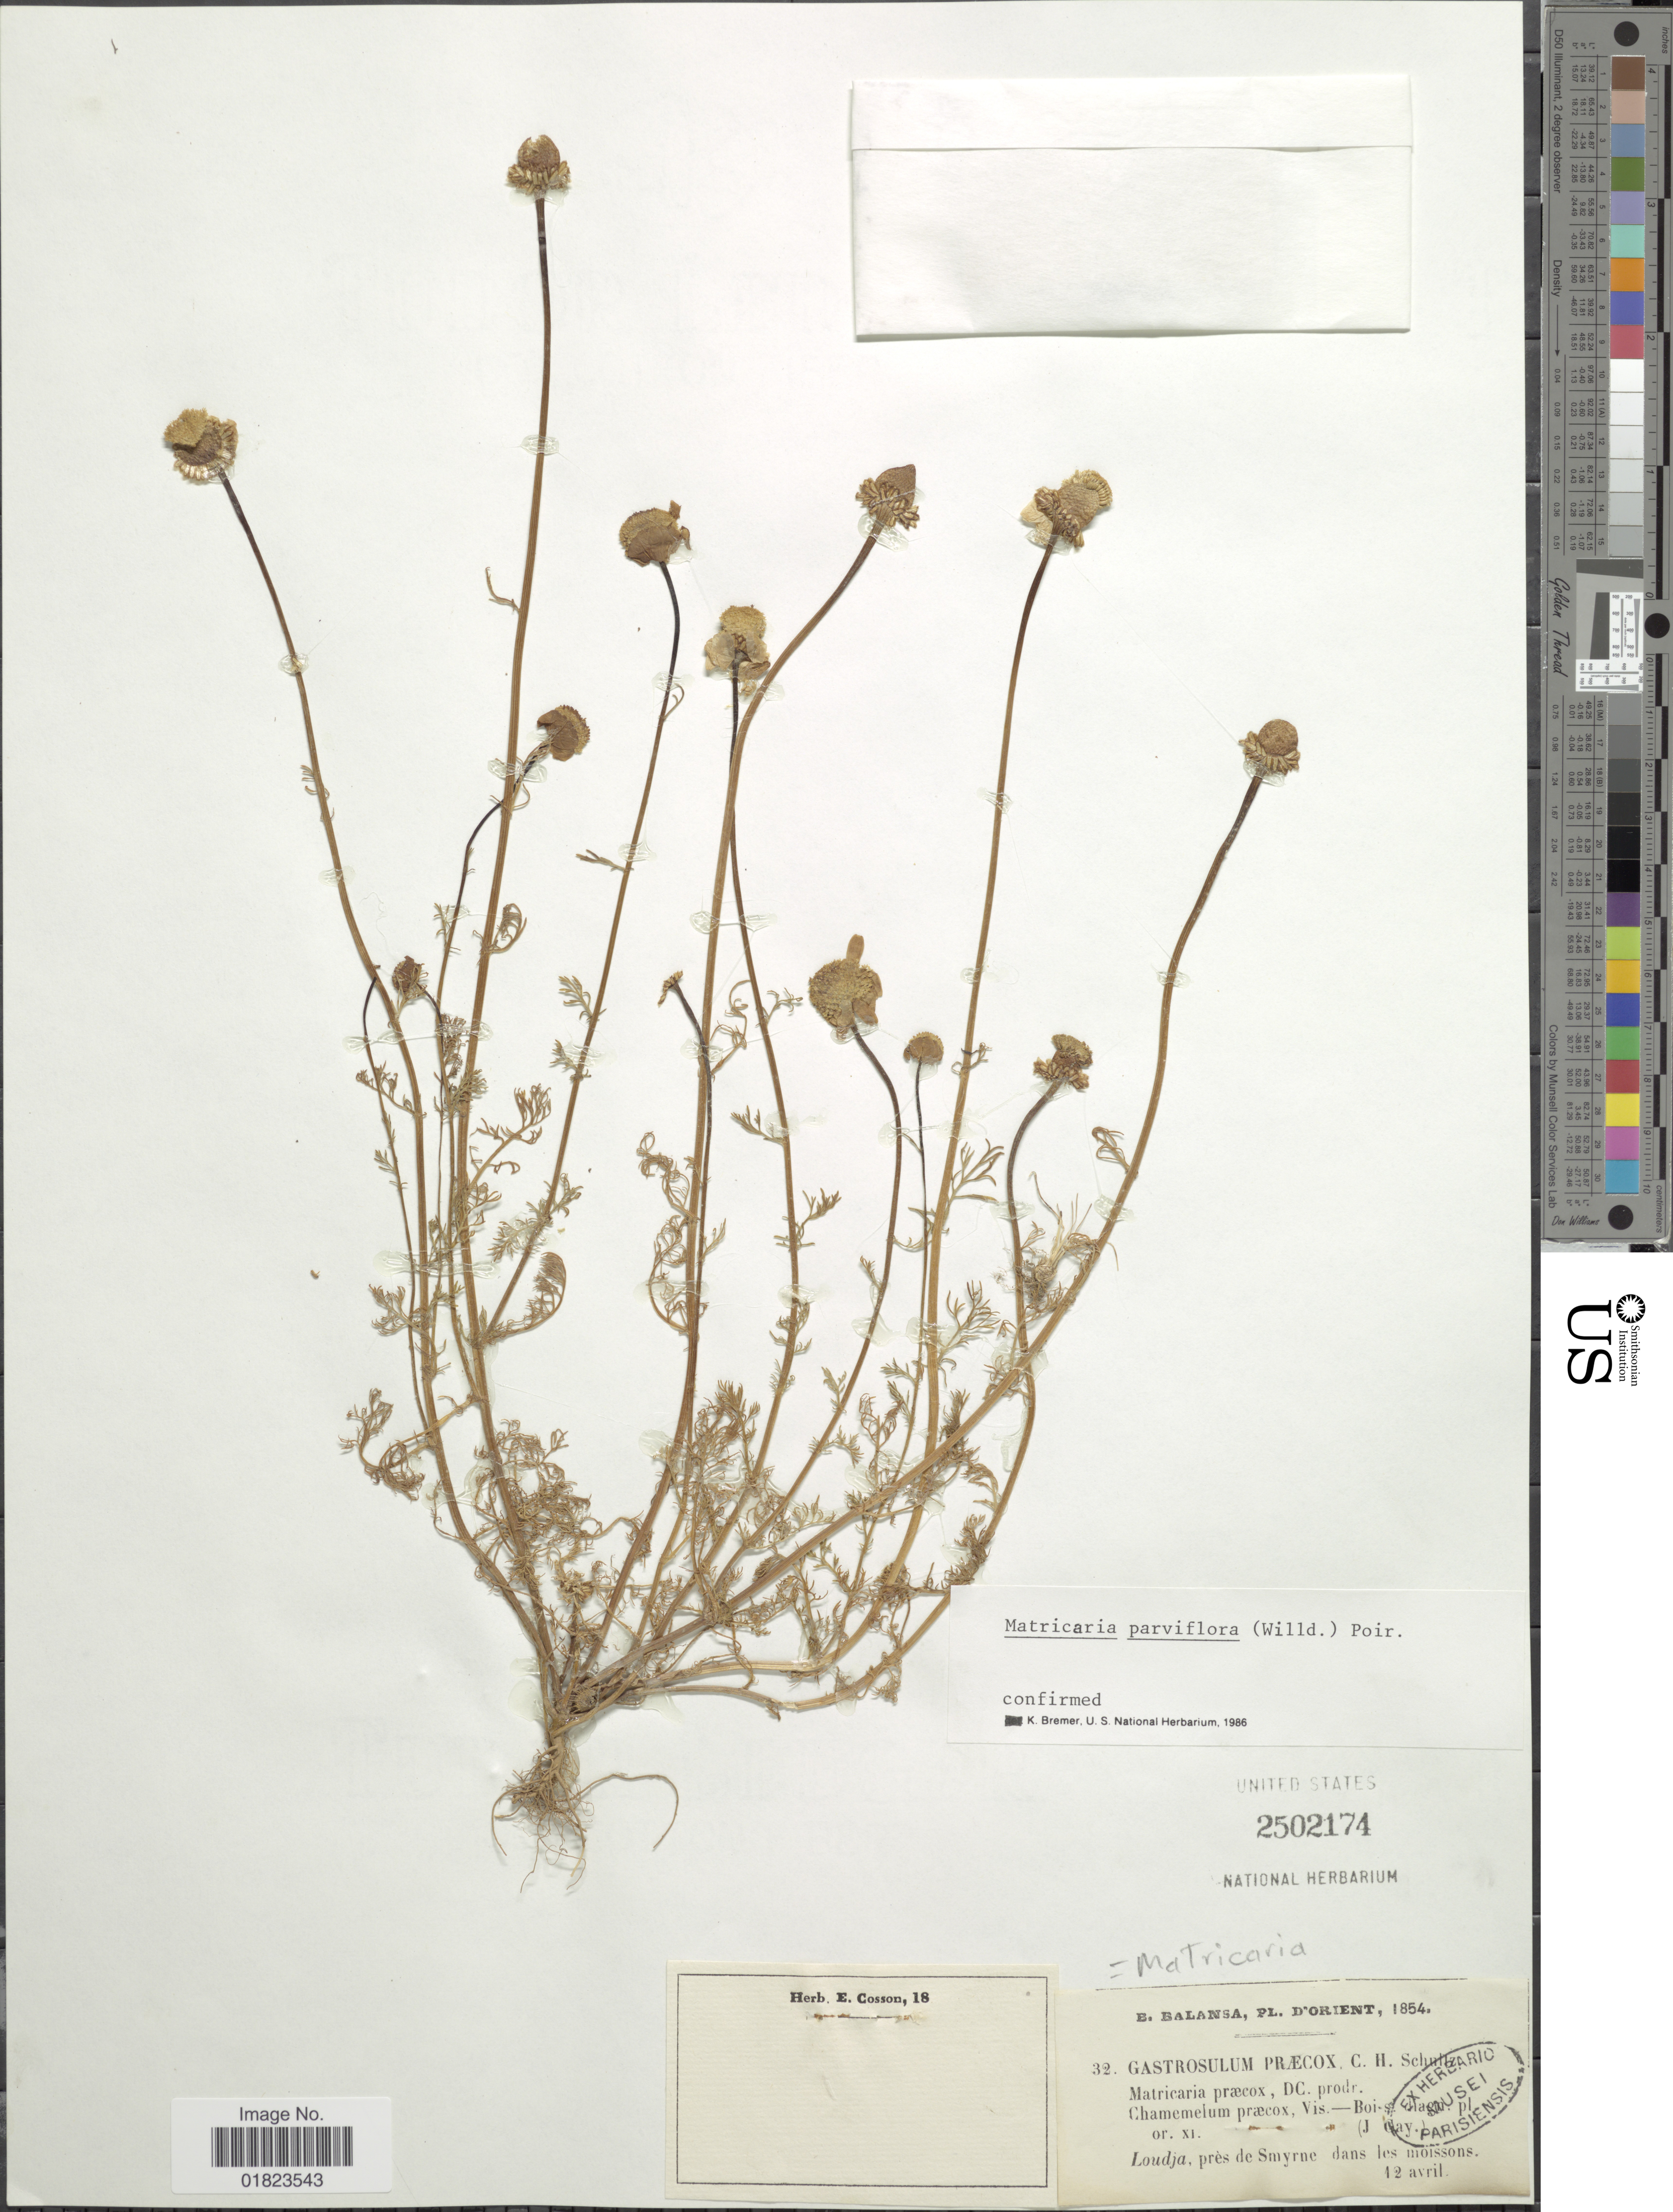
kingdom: Plantae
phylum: Tracheophyta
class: Magnoliopsida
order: Asterales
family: Asteraceae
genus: Tripleurospermum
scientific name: Tripleurospermum parviflorum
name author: (Willd.) Pobed.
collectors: B. Balansa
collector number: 32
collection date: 1854-04-12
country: Turkey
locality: D'Orient. Loudja, pres de Smyrne dans les moissons.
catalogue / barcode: US 2502174